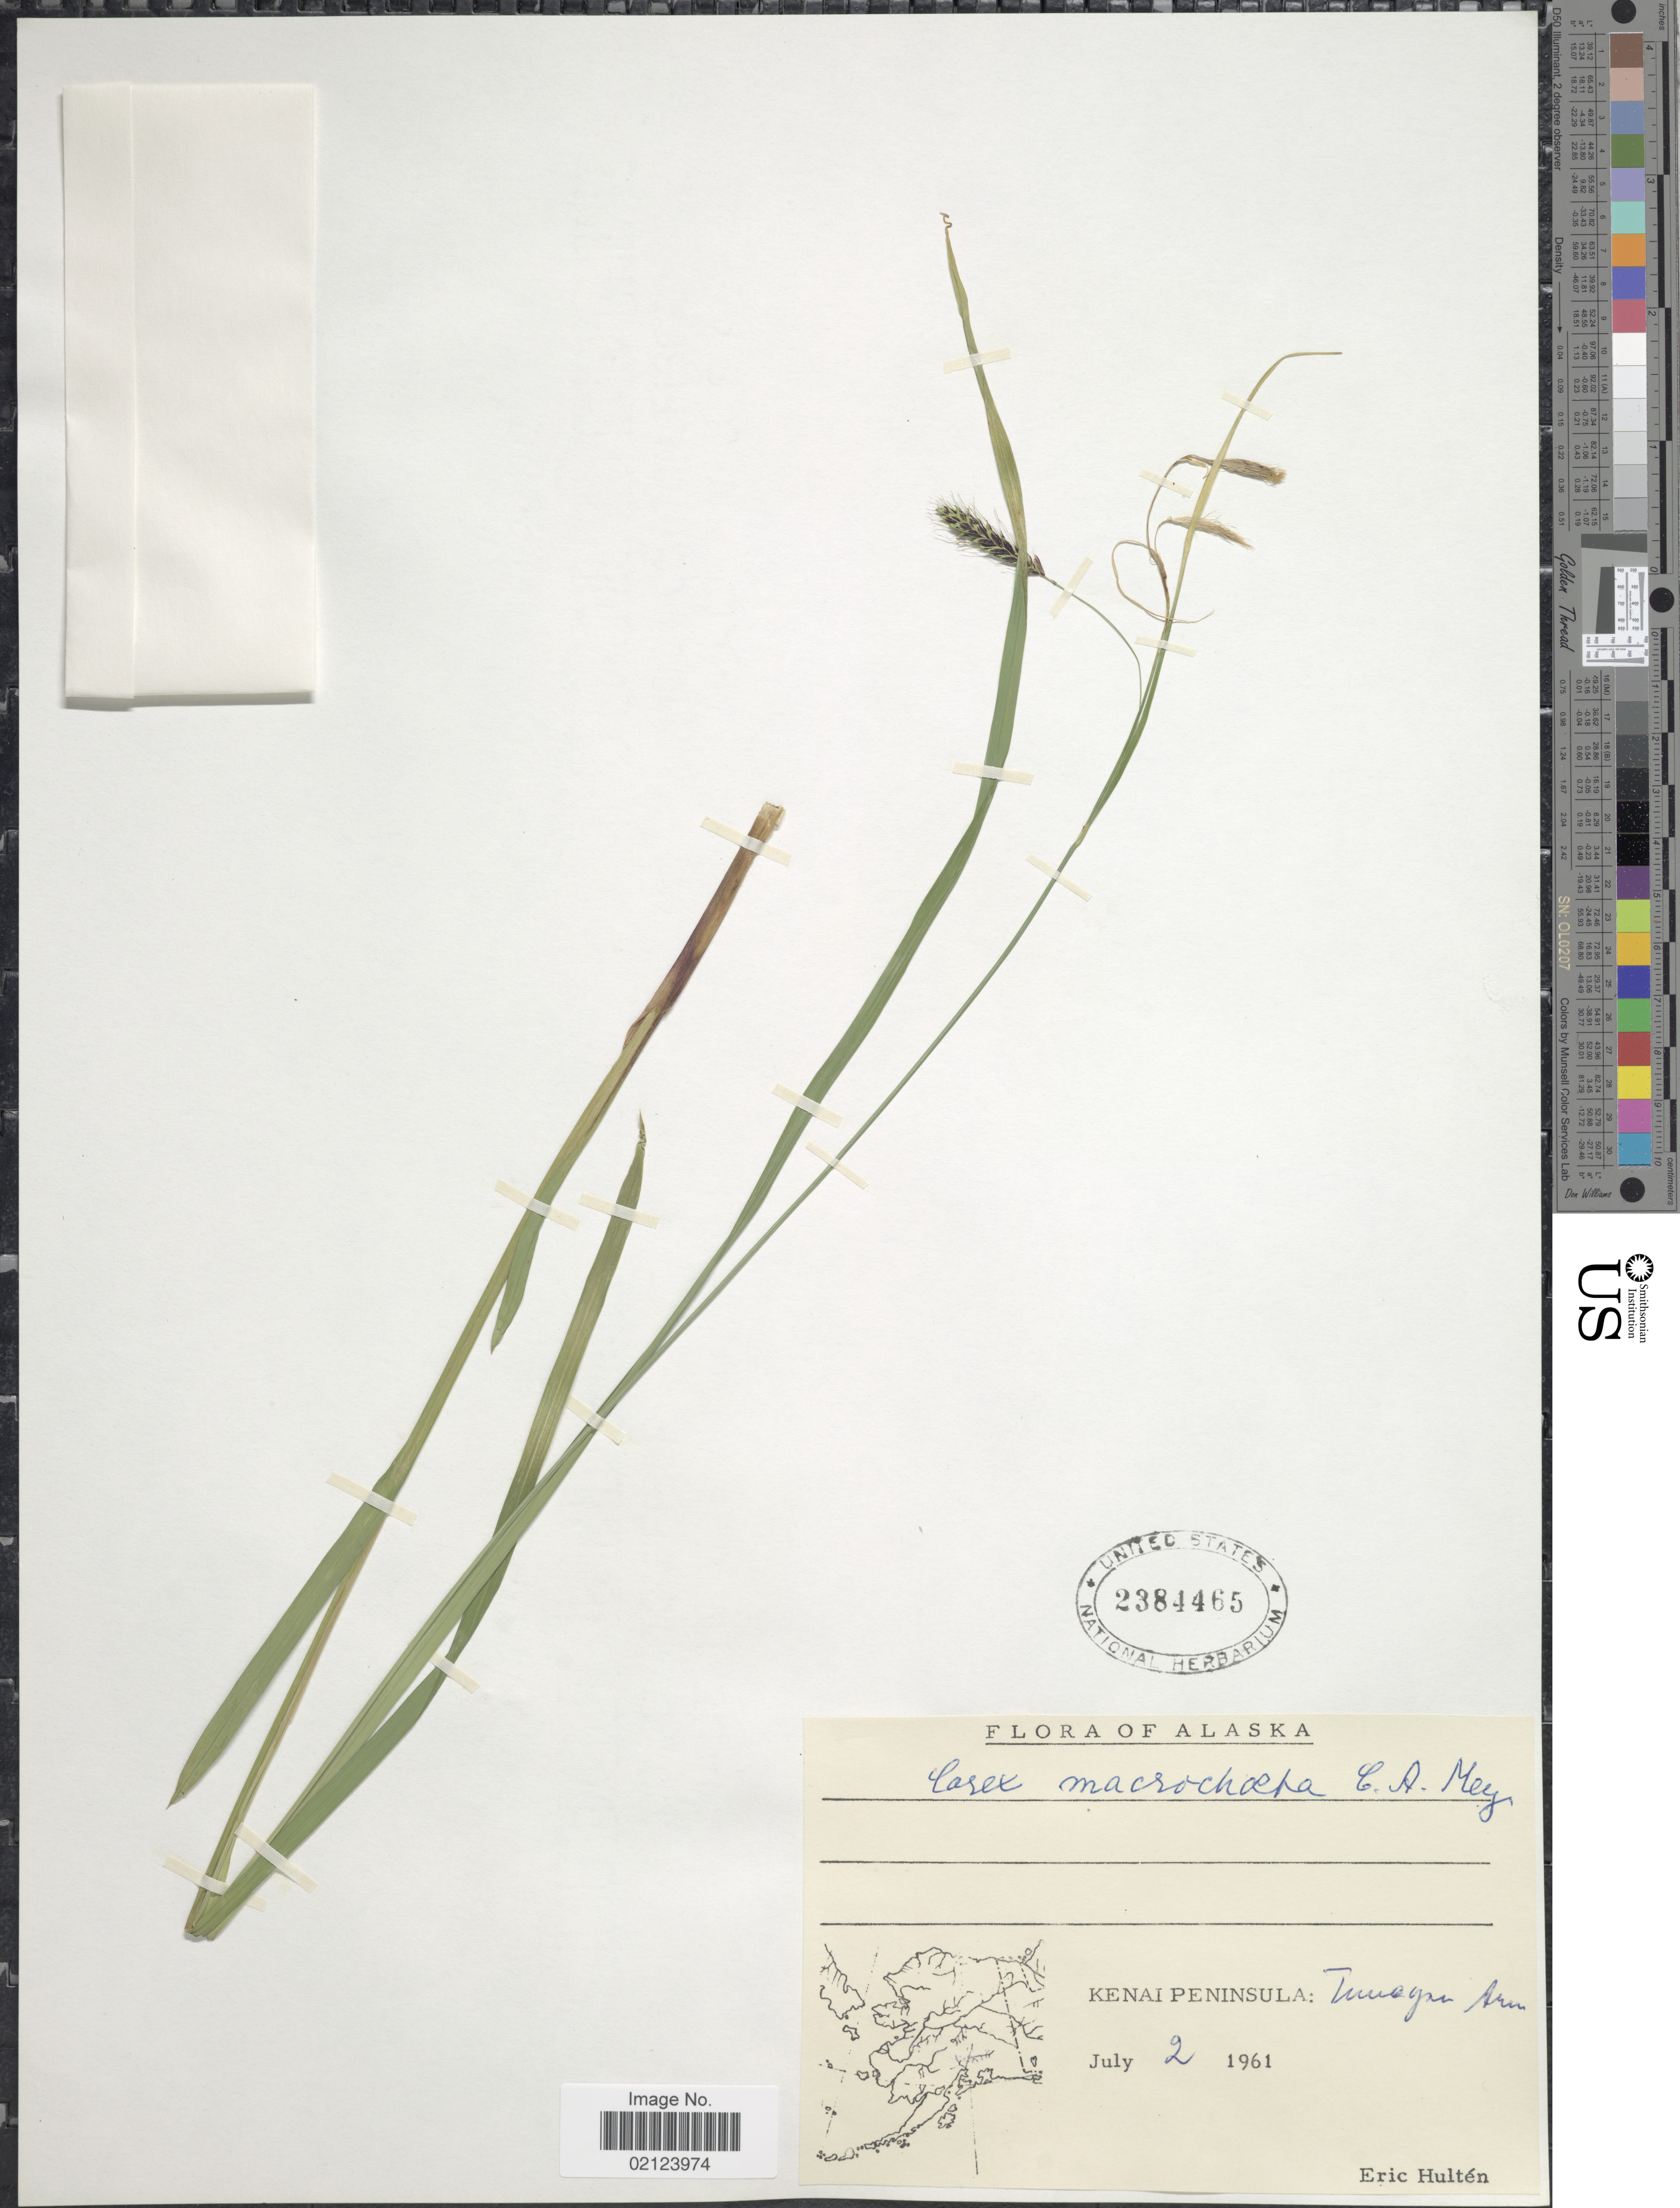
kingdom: Plantae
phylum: Tracheophyta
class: Liliopsida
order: Poales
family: Cyperaceae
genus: Carex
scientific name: Carex macrochaeta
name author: C.A. Mey.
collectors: E. G. Hultén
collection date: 1961-07-02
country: United States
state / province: Alaska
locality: Kenai Peninsula: Turnagain Arm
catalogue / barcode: US 2384465